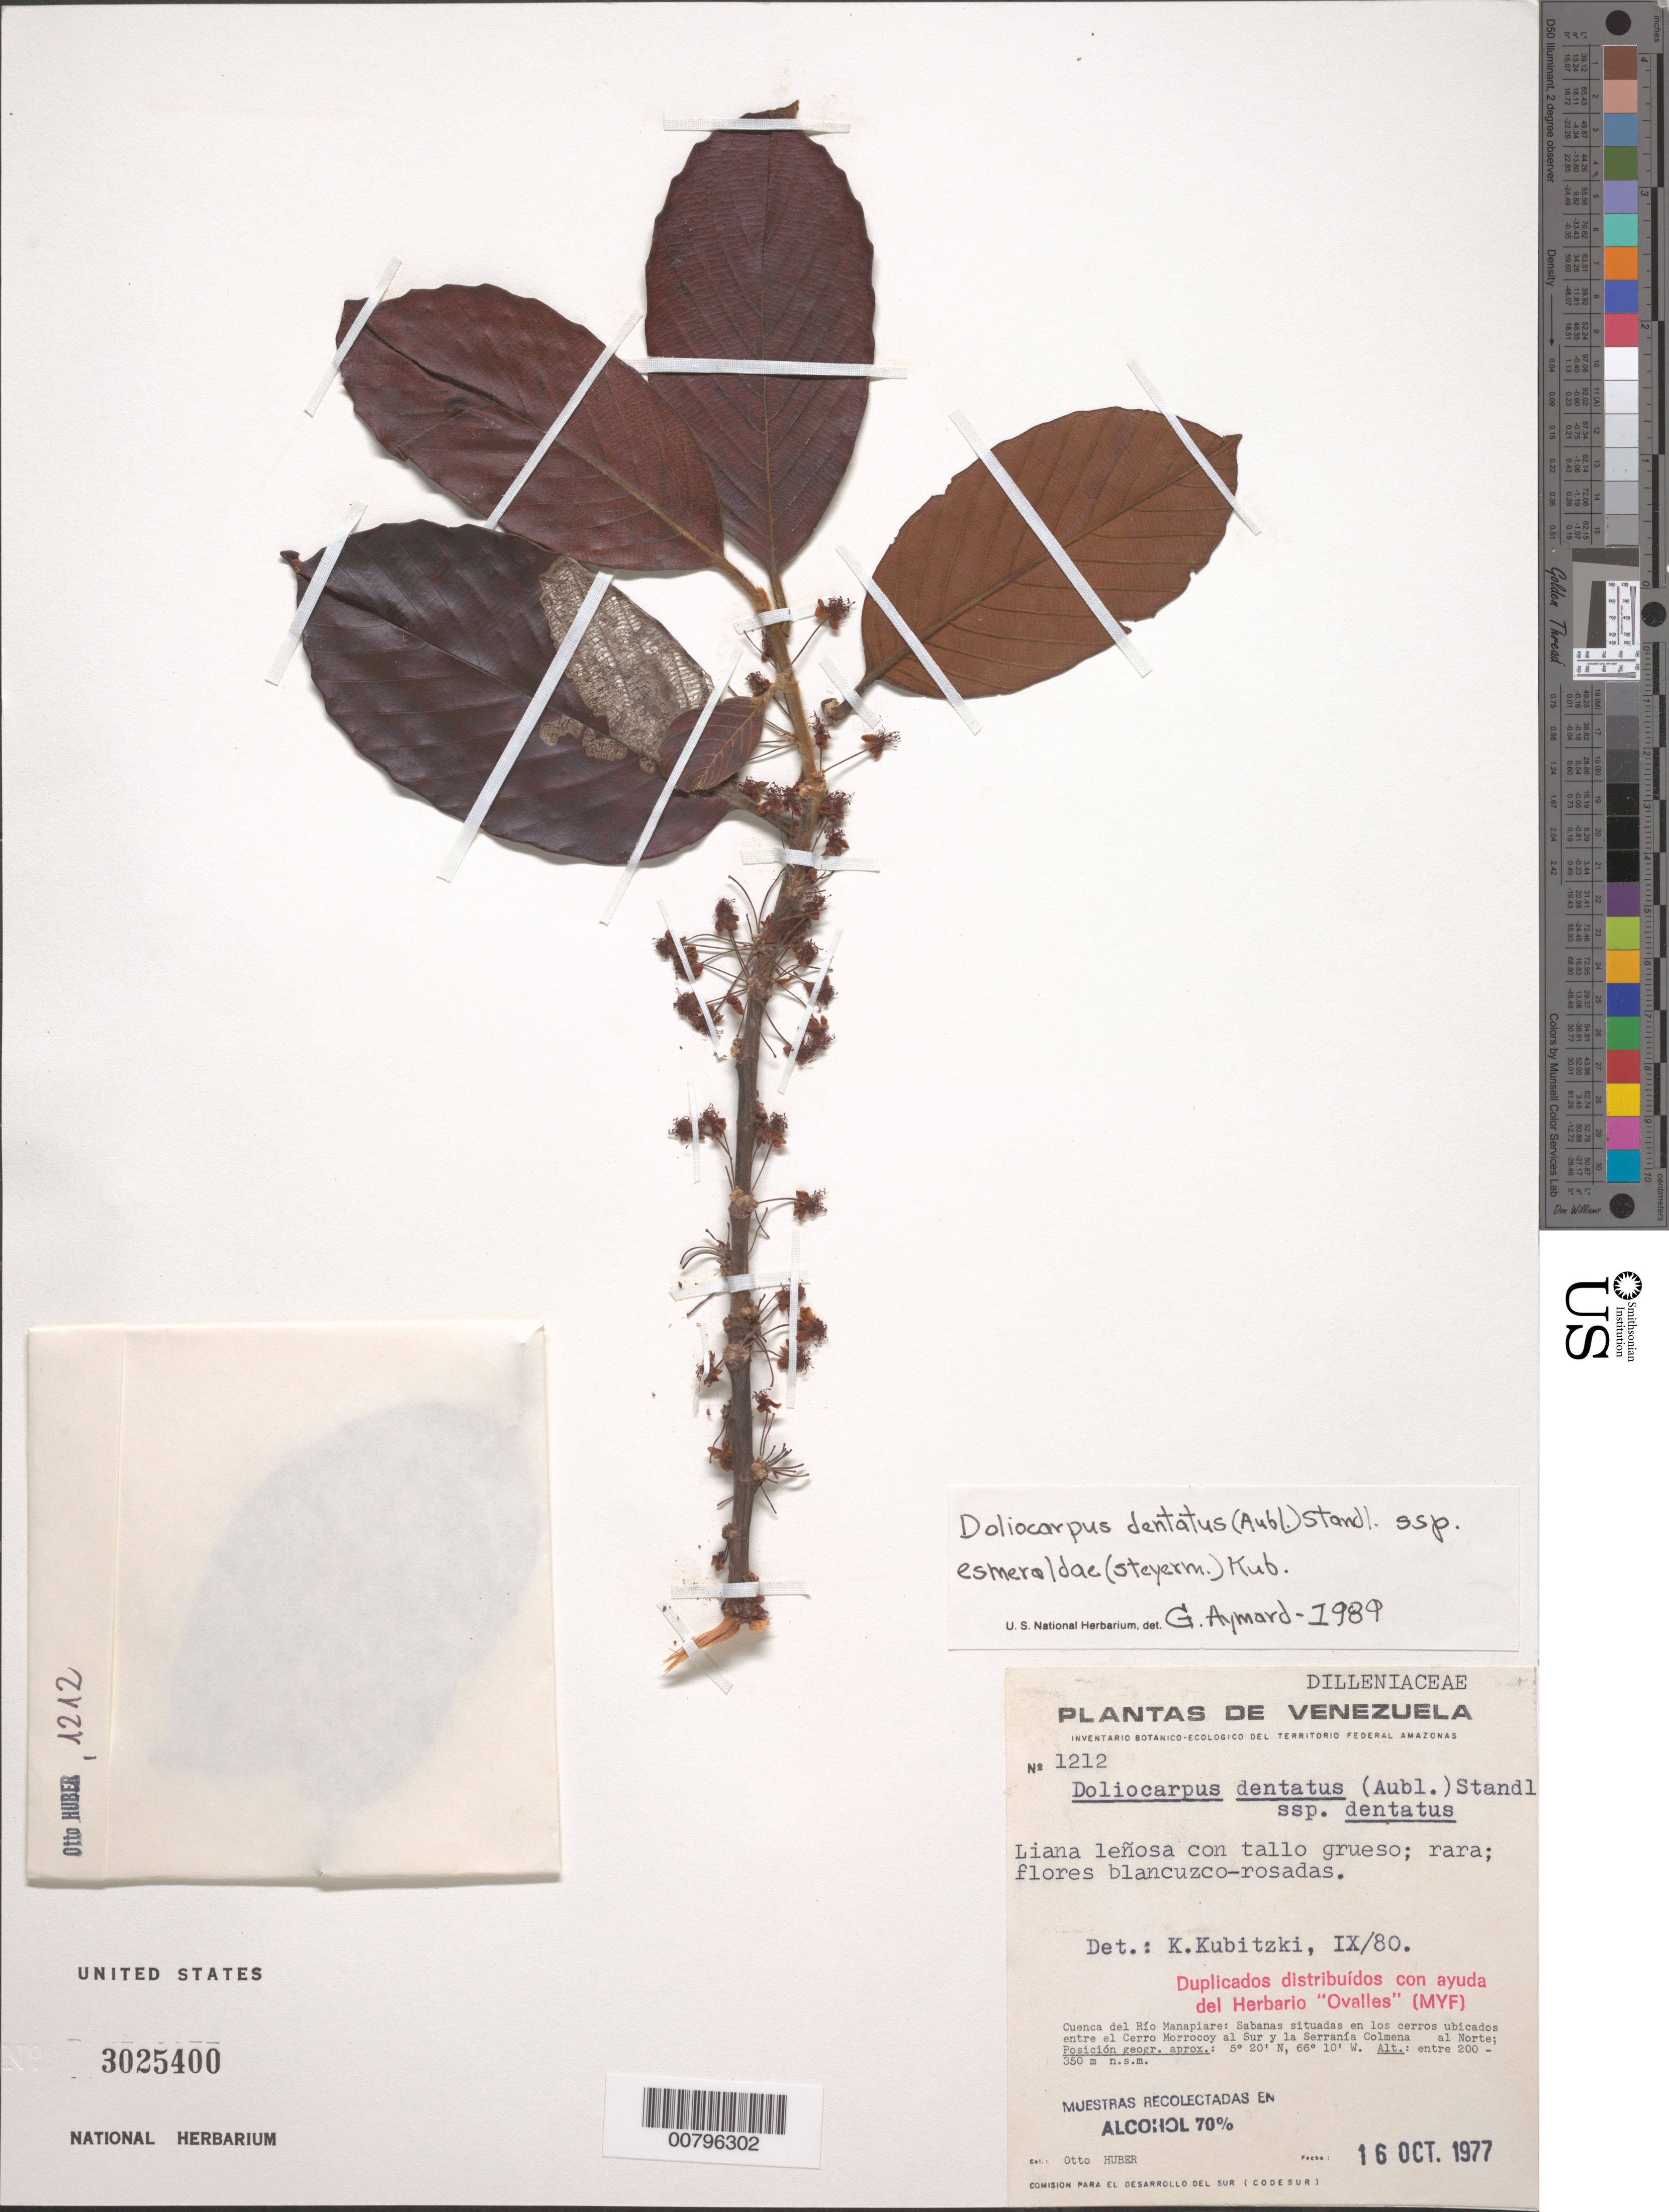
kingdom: Plantae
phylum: Tracheophyta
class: Magnoliopsida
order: Dilleniales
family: Dilleniaceae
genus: Doliocarpus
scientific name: Doliocarpus dentatus subsp. esmeraldae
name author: (Steyerm.) Kubitzki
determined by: Aymard C., G. A., (PORT), Univ. Nac. Exp. de los Llanos Ezequiel Zamora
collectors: O. Huber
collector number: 1212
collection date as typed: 16-Oct-77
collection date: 1977-10-16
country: Venezuela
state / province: Amazonas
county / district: Atures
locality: Río Manapiare, cuenca, entre el Cerro Morrocoy al Sur y la Serrania Colmena al Norte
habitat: Sabanas situadas en los corros ubicados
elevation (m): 200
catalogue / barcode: US 3025400